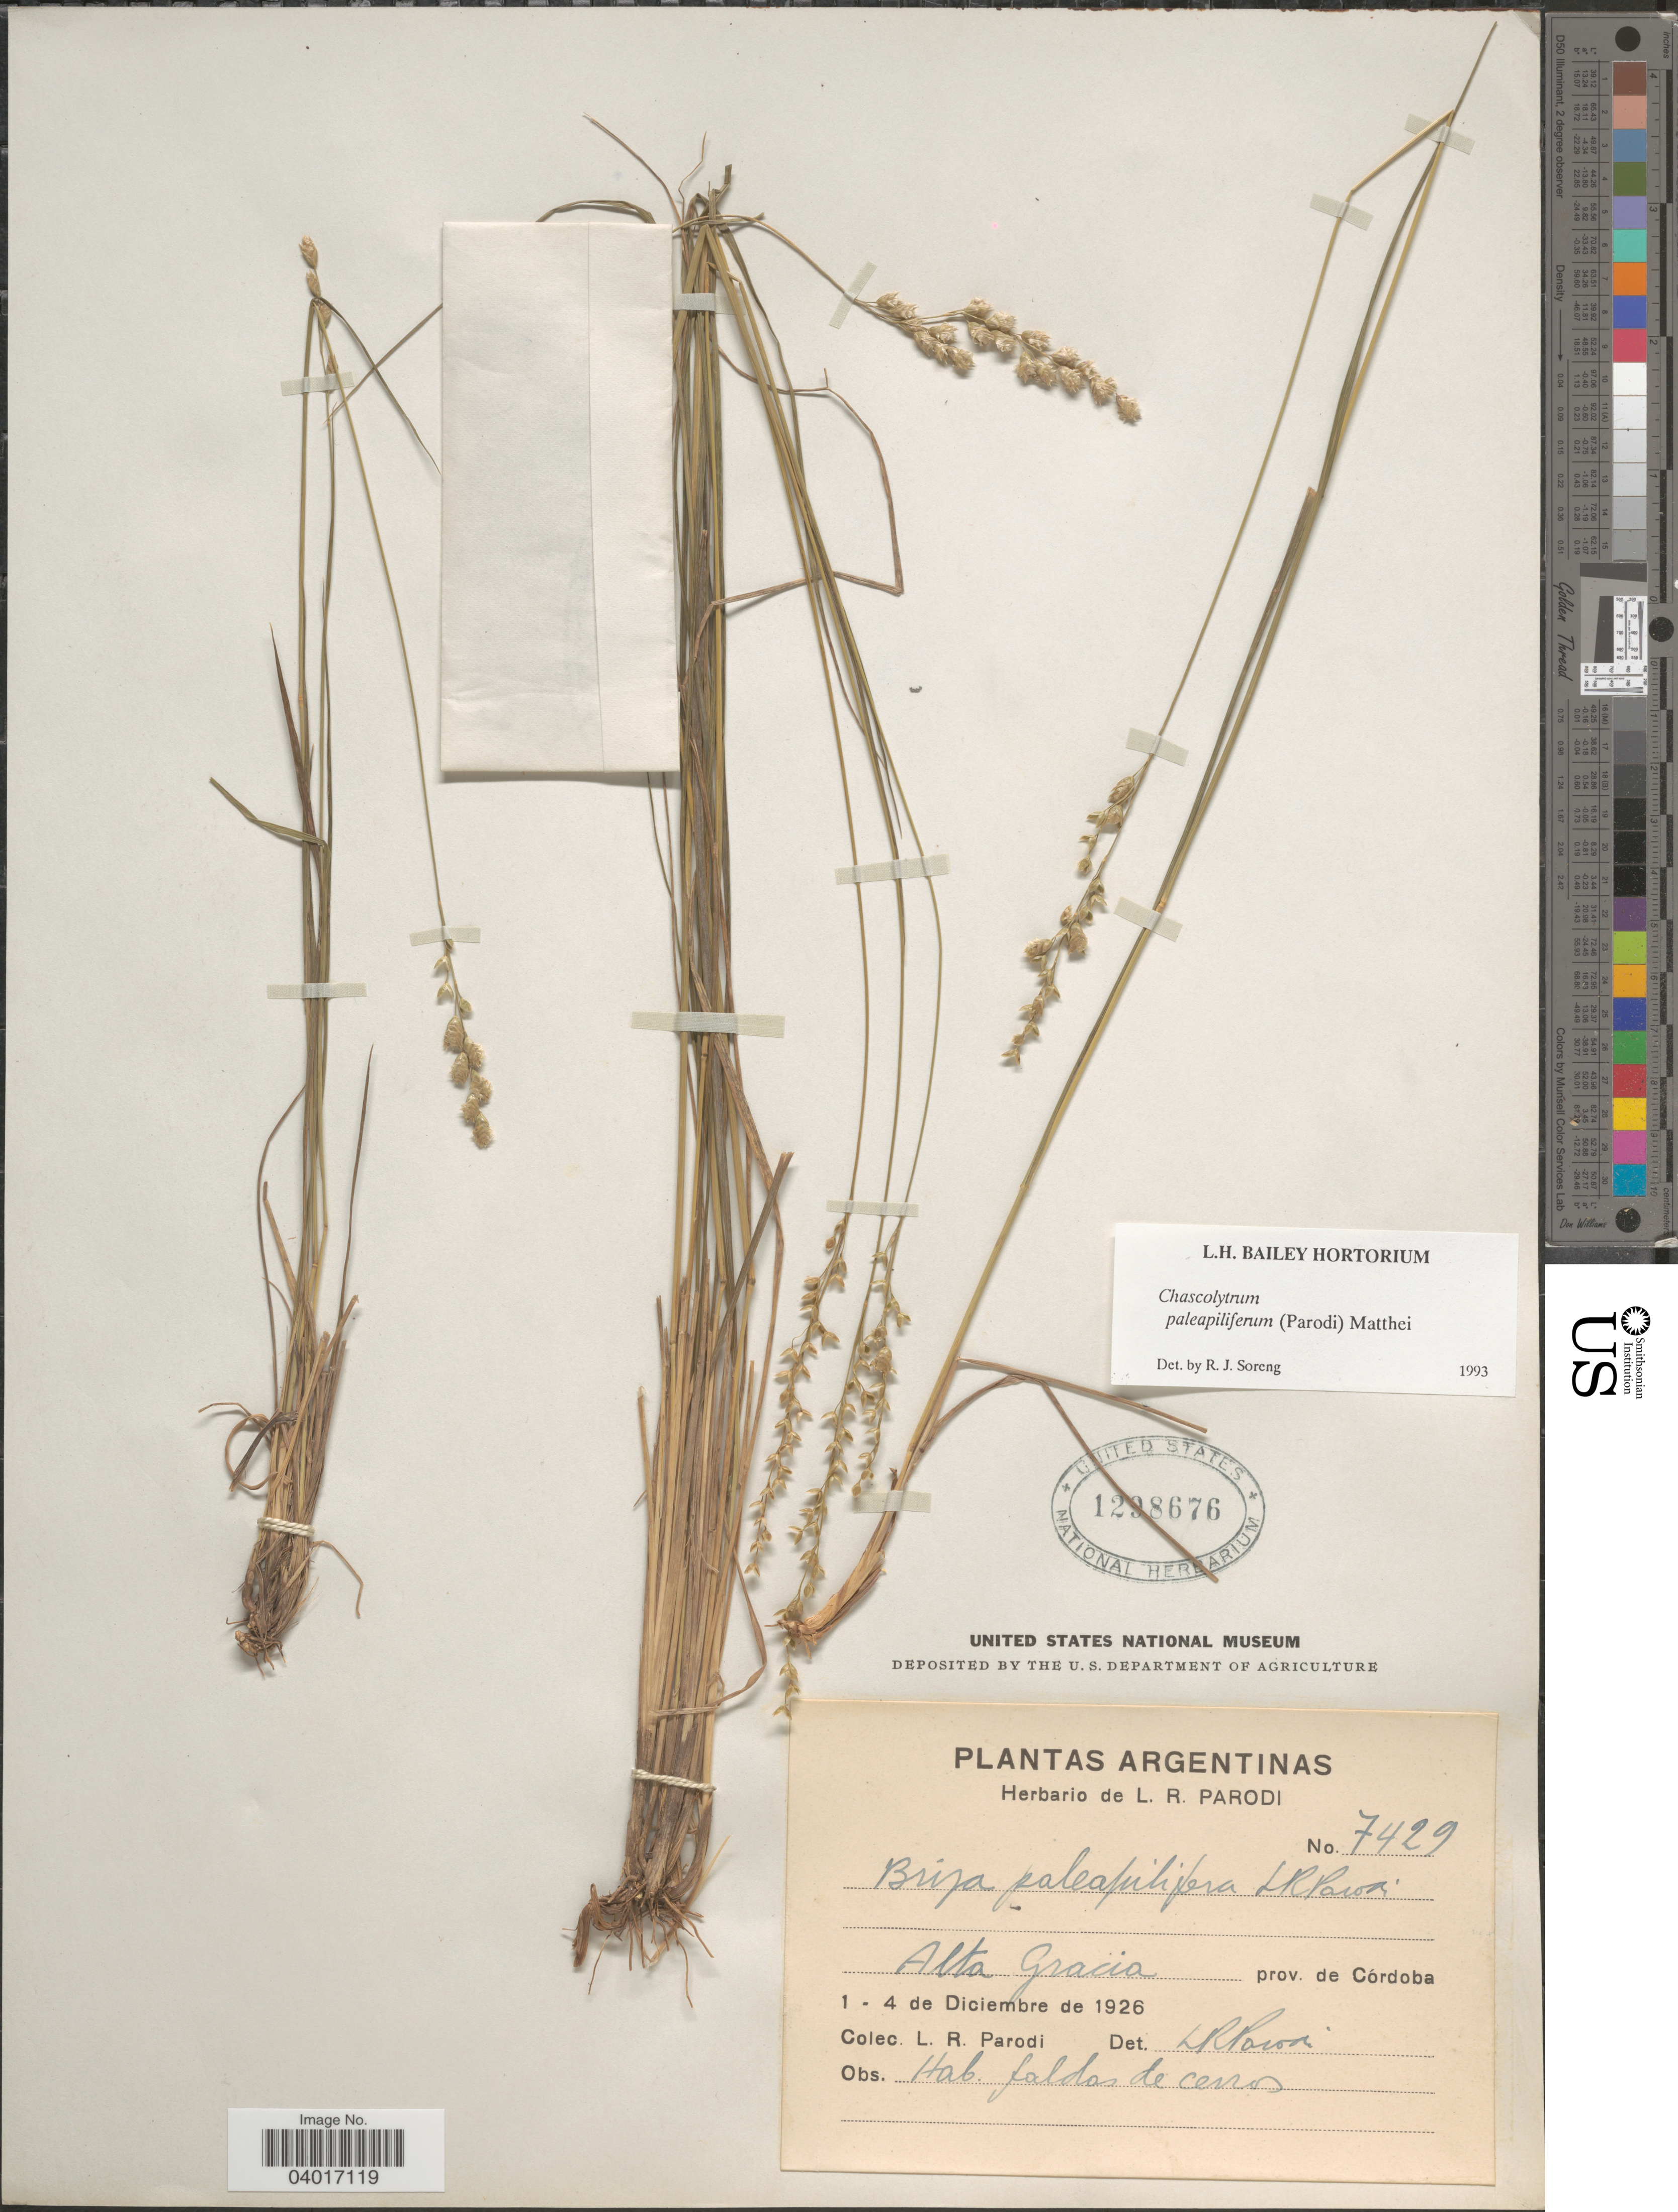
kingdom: Plantae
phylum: Tracheophyta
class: Liliopsida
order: Poales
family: Poaceae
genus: Chascolytrum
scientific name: Chascolytrum paleapiliferum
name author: (Parodi) Matthei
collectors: L. R. Parodi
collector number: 7429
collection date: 1926-12-01/1926-12-04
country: Argentina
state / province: Cordoba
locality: Alta Gracia.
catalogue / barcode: US 1298676